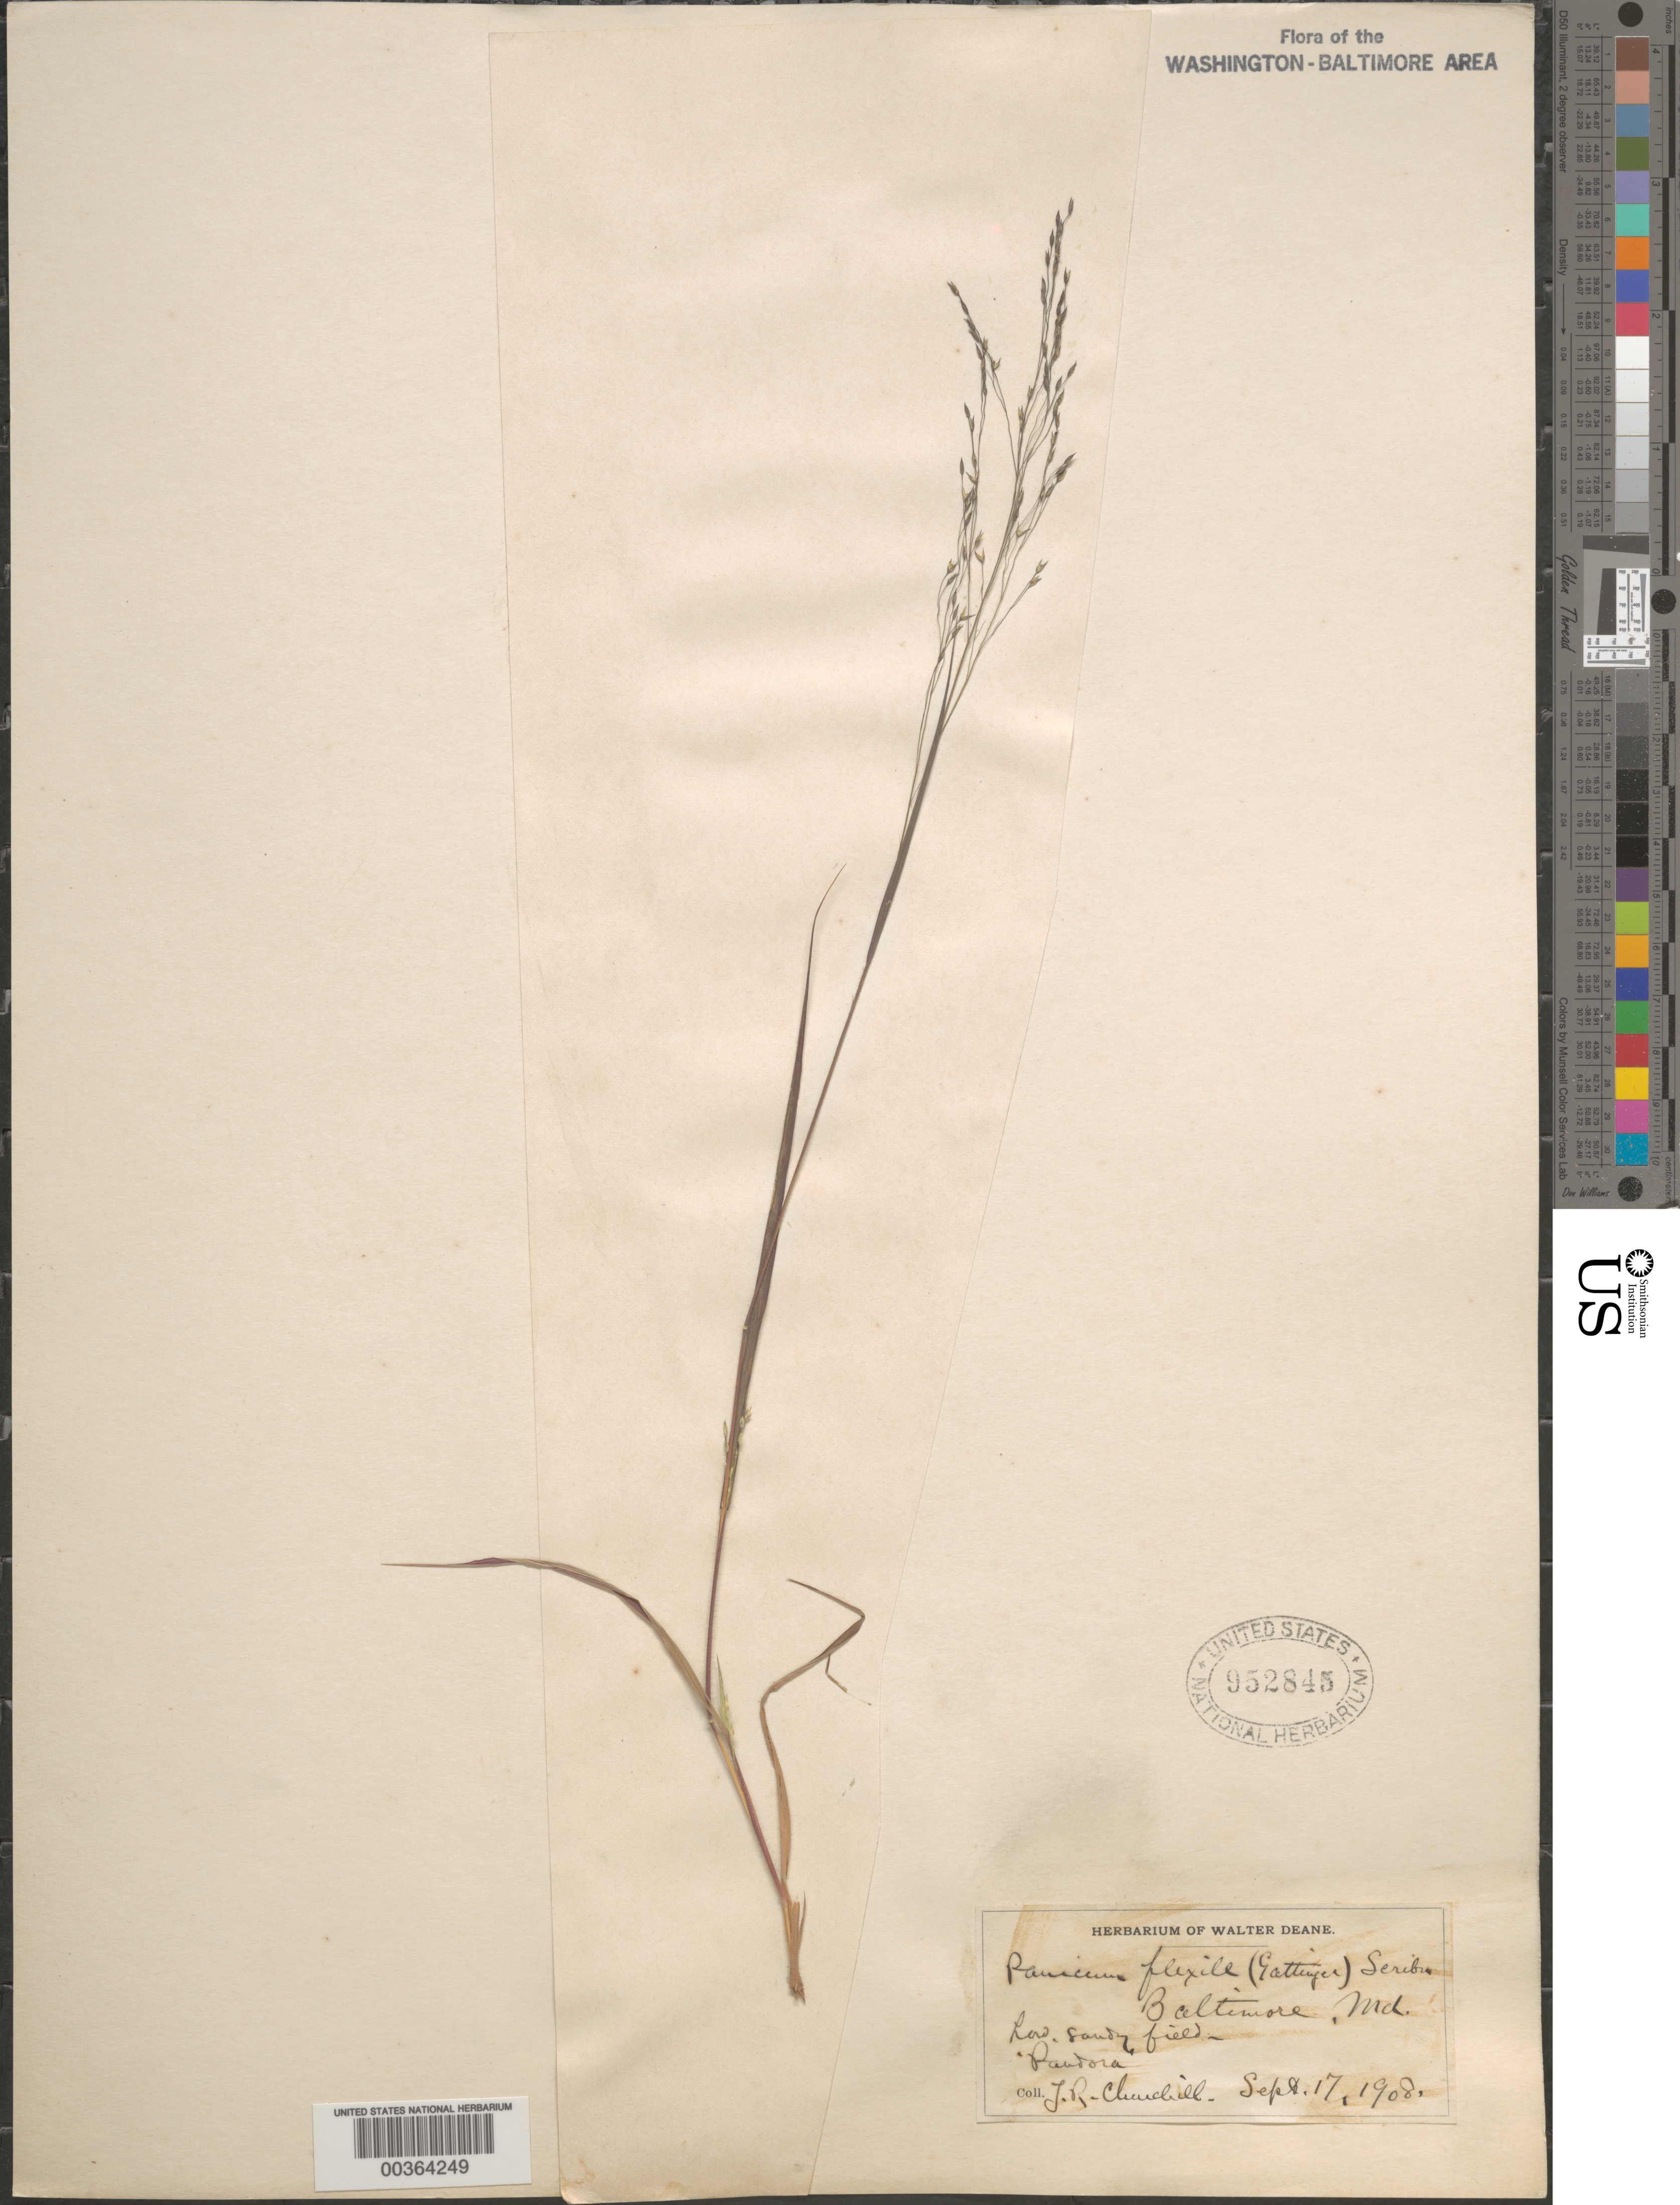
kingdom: Plantae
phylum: Tracheophyta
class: Liliopsida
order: Poales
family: Poaceae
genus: Panicum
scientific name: Panicum flexile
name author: (Gatt.) Scribn.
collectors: J. R. Churchill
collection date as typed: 17 Sep 1908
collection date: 1908-09-17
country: United States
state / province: Maryland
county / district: City of Baltimore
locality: Baltimore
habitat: Low sandy field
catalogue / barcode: US 952845